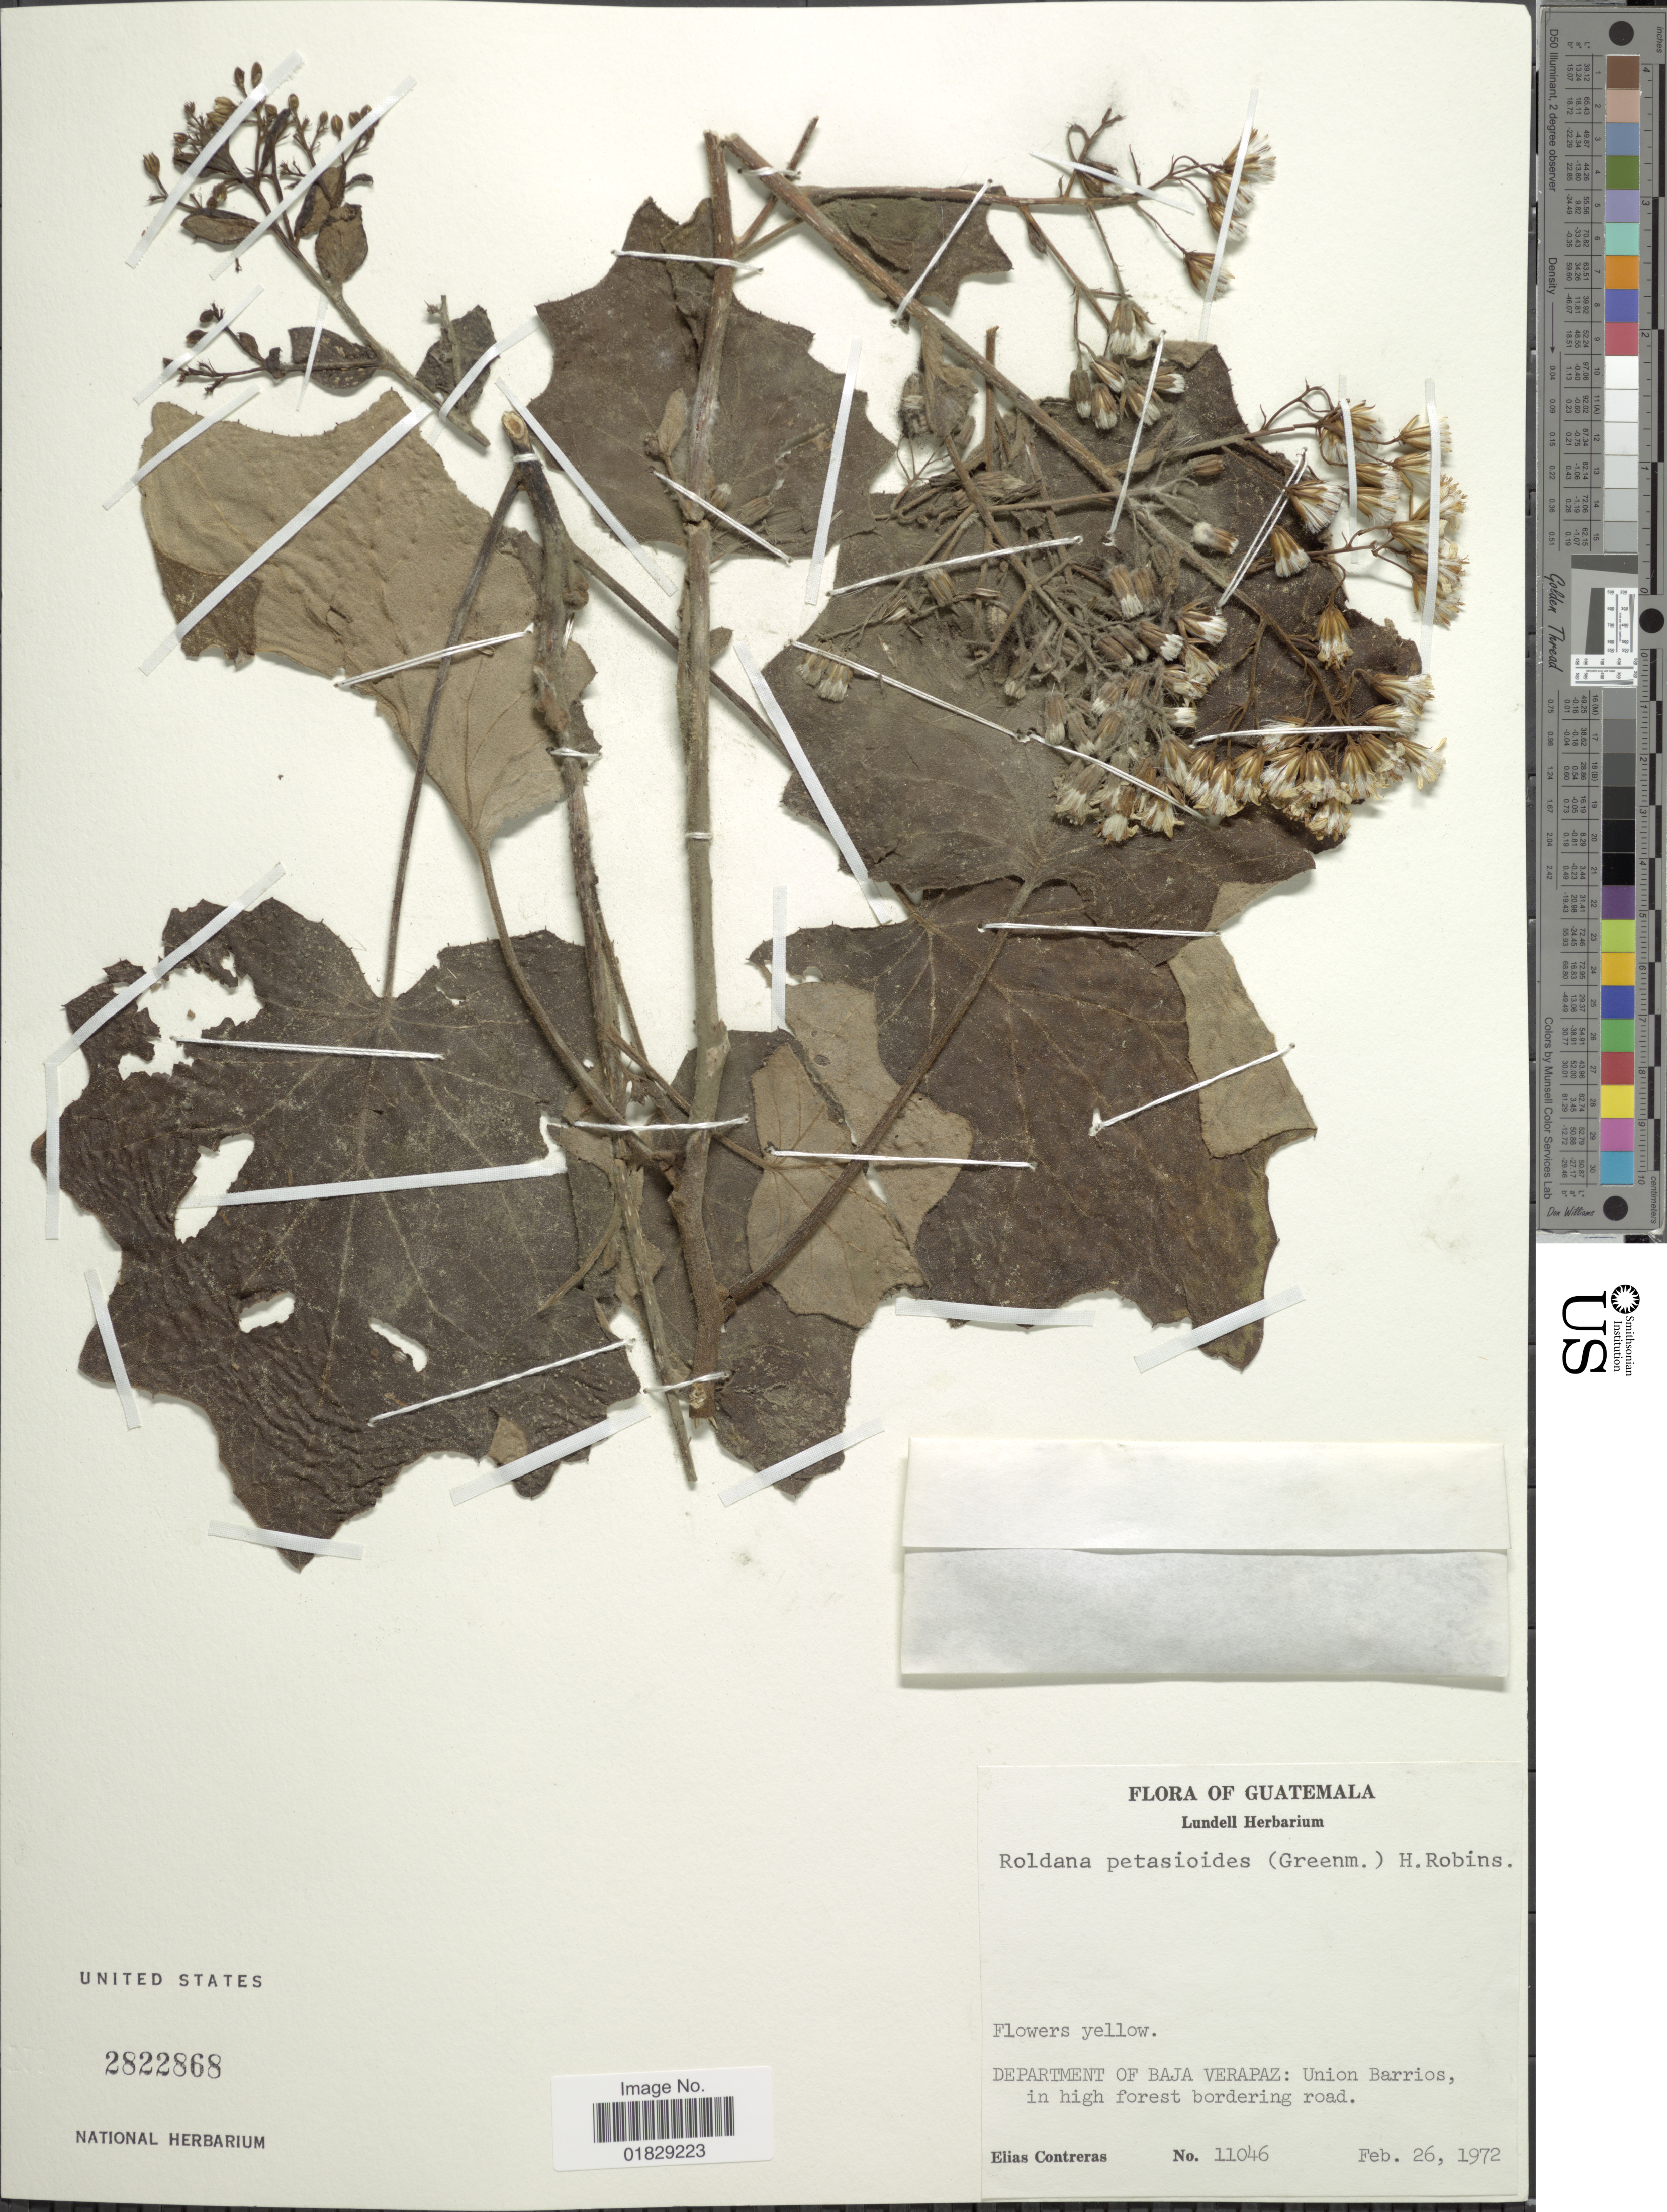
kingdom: Plantae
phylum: Tracheophyta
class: Magnoliopsida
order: Asterales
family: Asteraceae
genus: Roldana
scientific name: Roldana petasitis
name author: (Sims) H. Rob. & Brettell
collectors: E. Contreras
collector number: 11046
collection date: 1972-02-26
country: Guatemala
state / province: Baja Verapaz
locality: Department of Baja Verapaz: Union Barrios, in high forest bordering road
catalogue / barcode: US 2822868